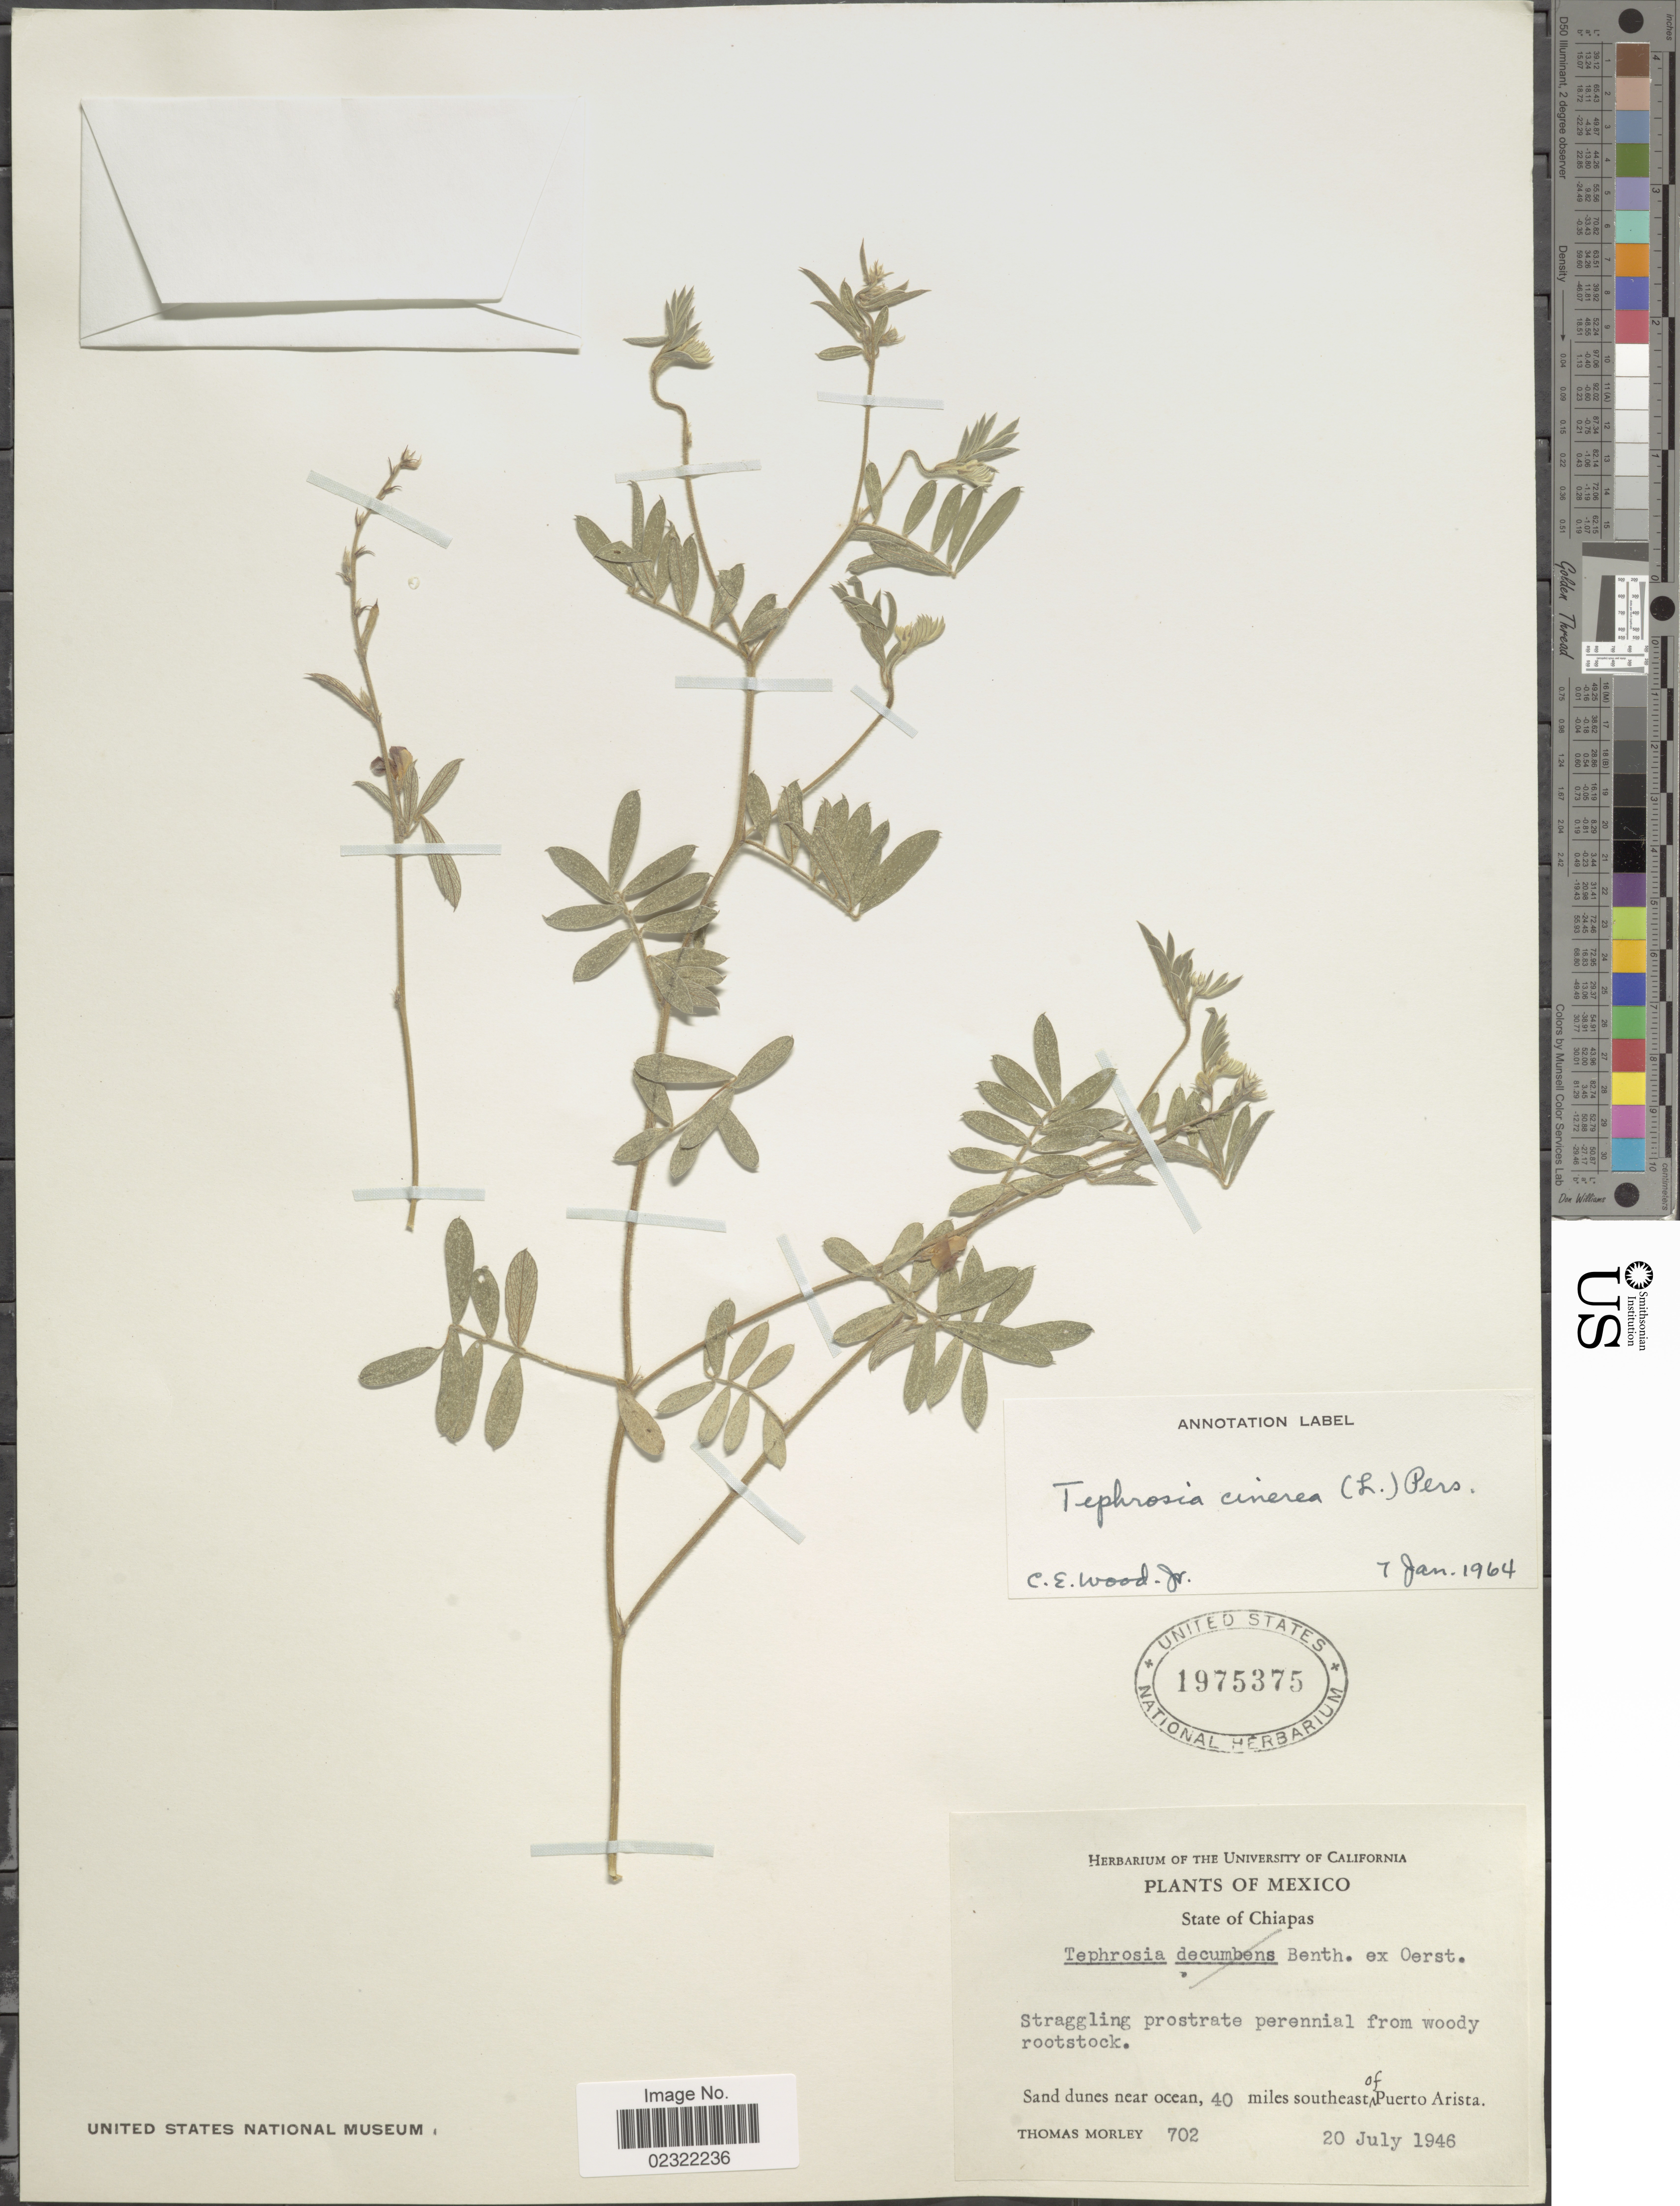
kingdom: Plantae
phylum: Tracheophyta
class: Magnoliopsida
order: Fabales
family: Fabaceae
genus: Tephrosia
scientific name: Tephrosia cinerea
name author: (L.) Pers.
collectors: T. Morley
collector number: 702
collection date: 1946-07-20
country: Mexico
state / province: Chiapas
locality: State of Chiapas, Mexico. Sand dunes near ocean, 40 miles southeast of Puerto Arista.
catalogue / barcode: US 1975375